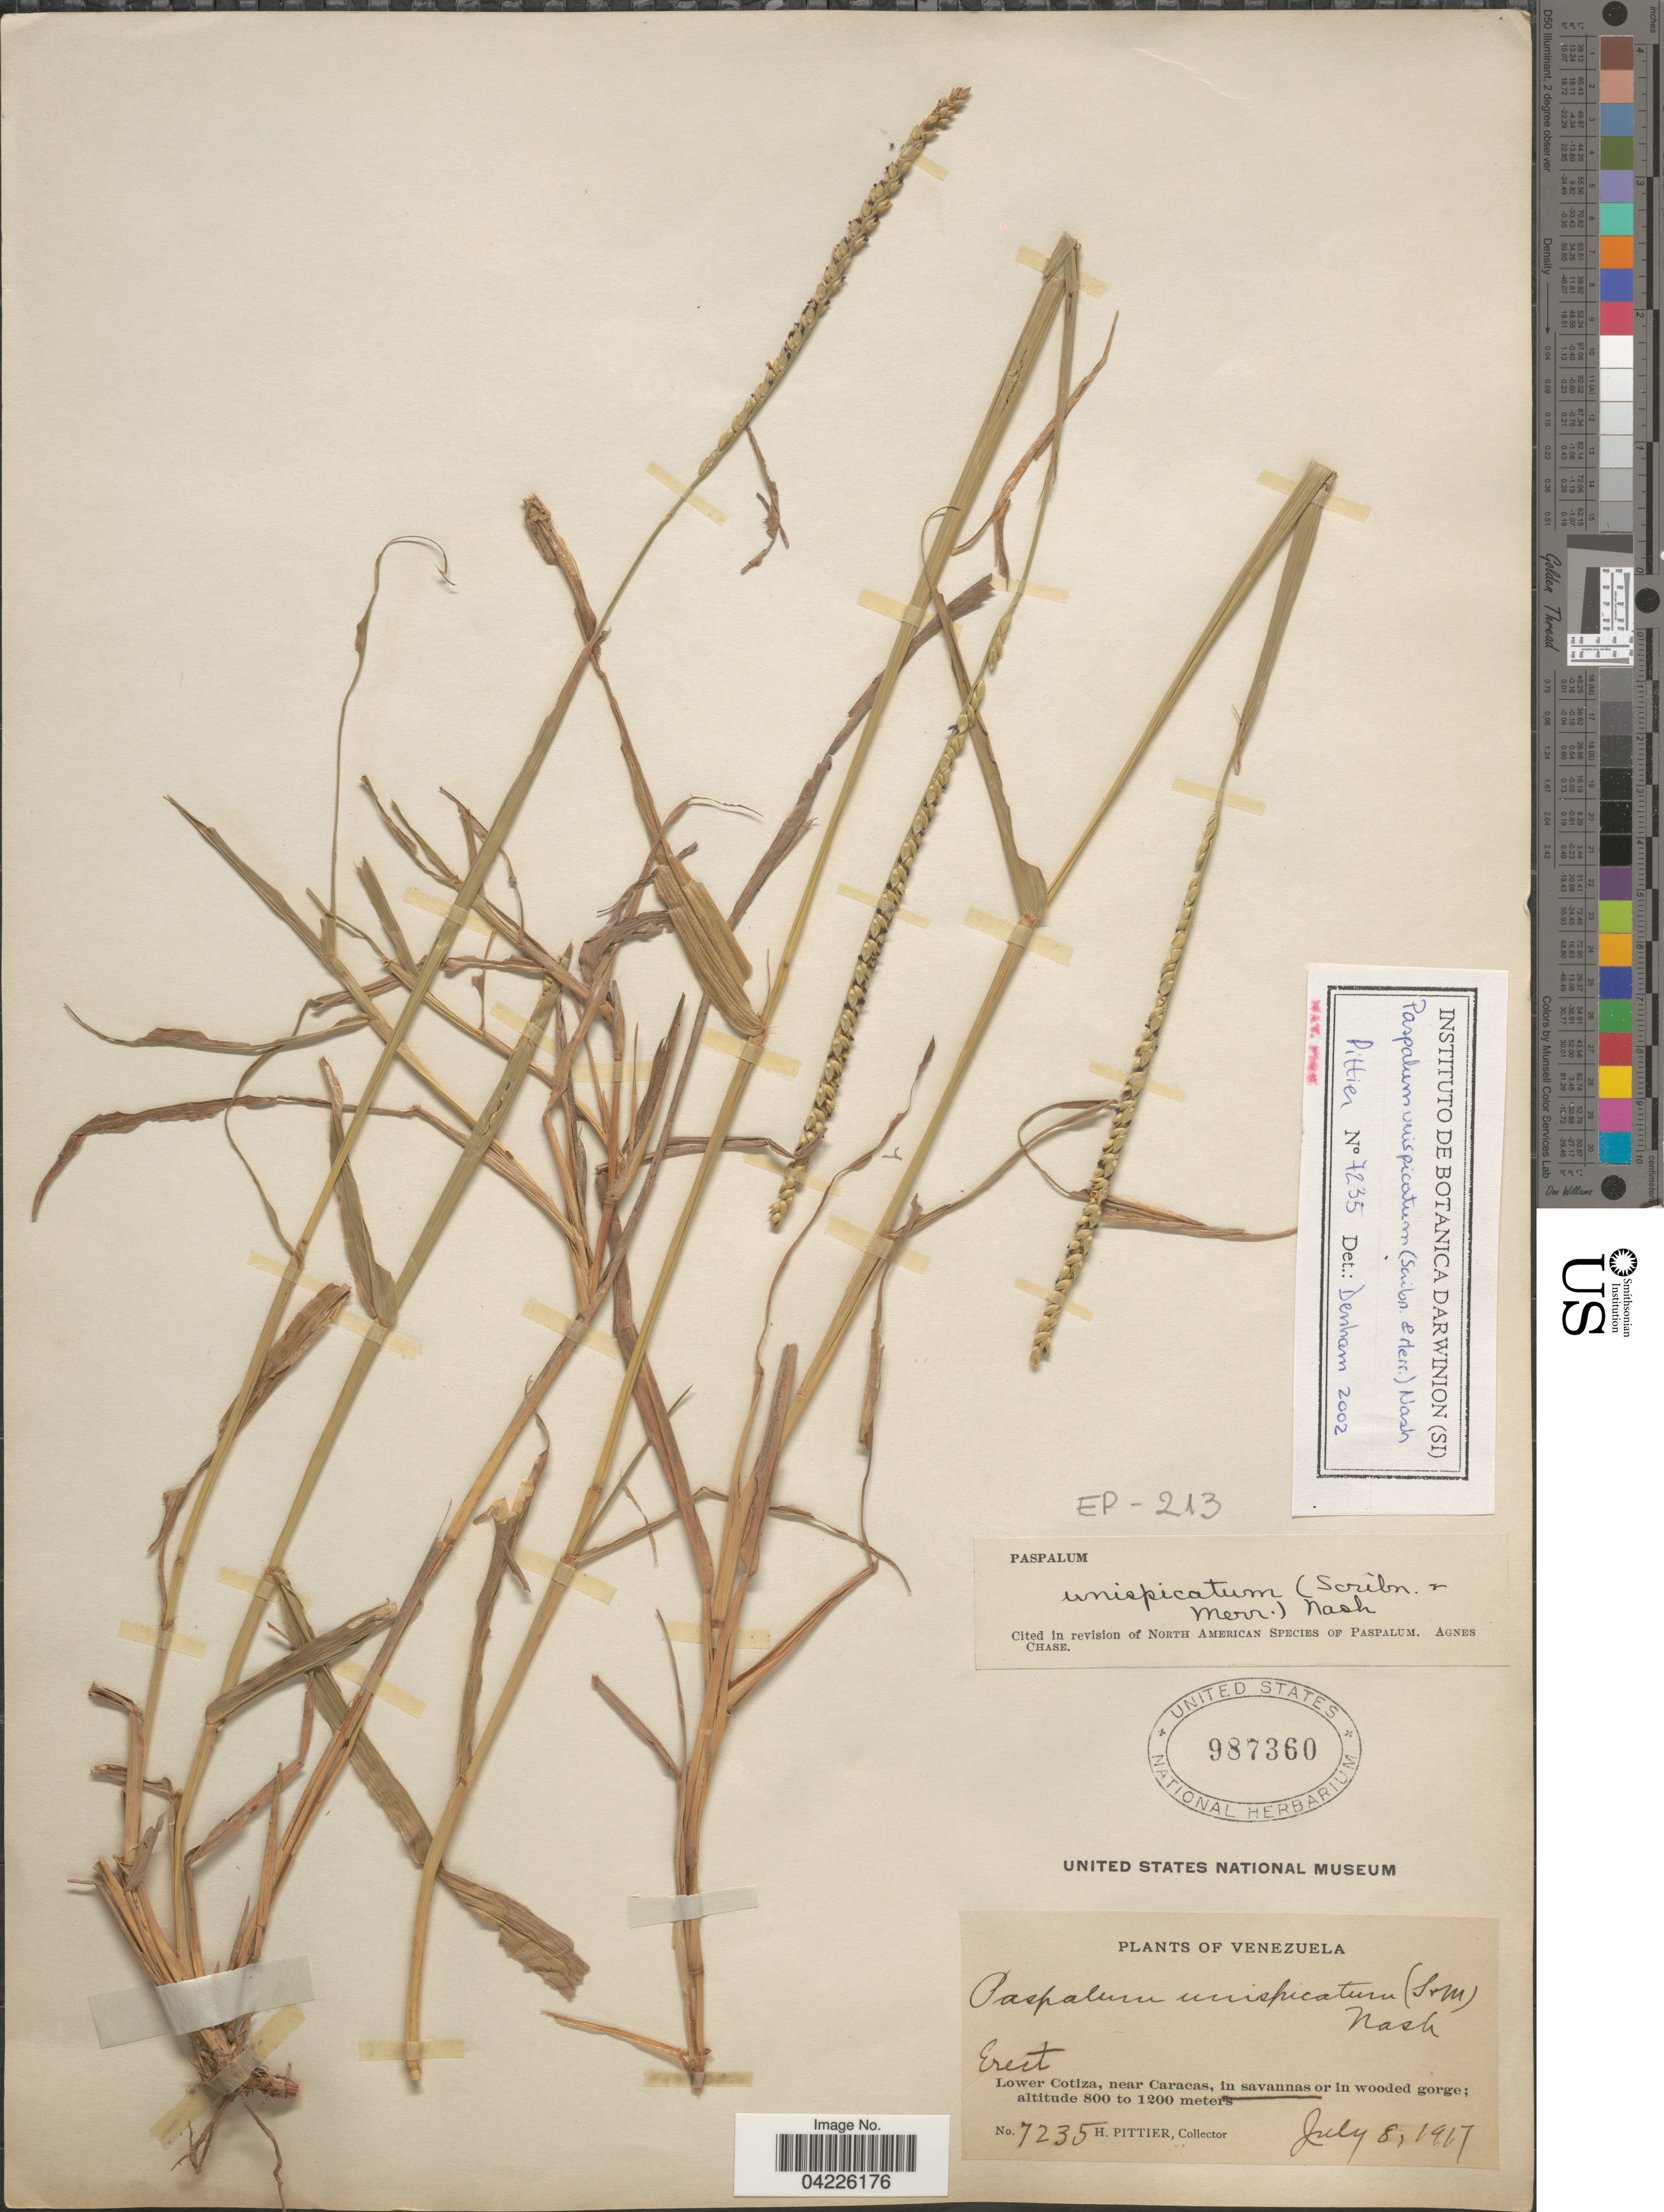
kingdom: Plantae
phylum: Tracheophyta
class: Liliopsida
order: Poales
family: Poaceae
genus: Paspalum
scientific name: Paspalum unispicatum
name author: (Scribn. & Merr.) Nash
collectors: H. F. Pittier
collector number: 7235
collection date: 1917-07-08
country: Venezuela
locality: Lower Cotiza, near Caracas, in savannas or in wooded gorge.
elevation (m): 800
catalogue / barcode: US 987360